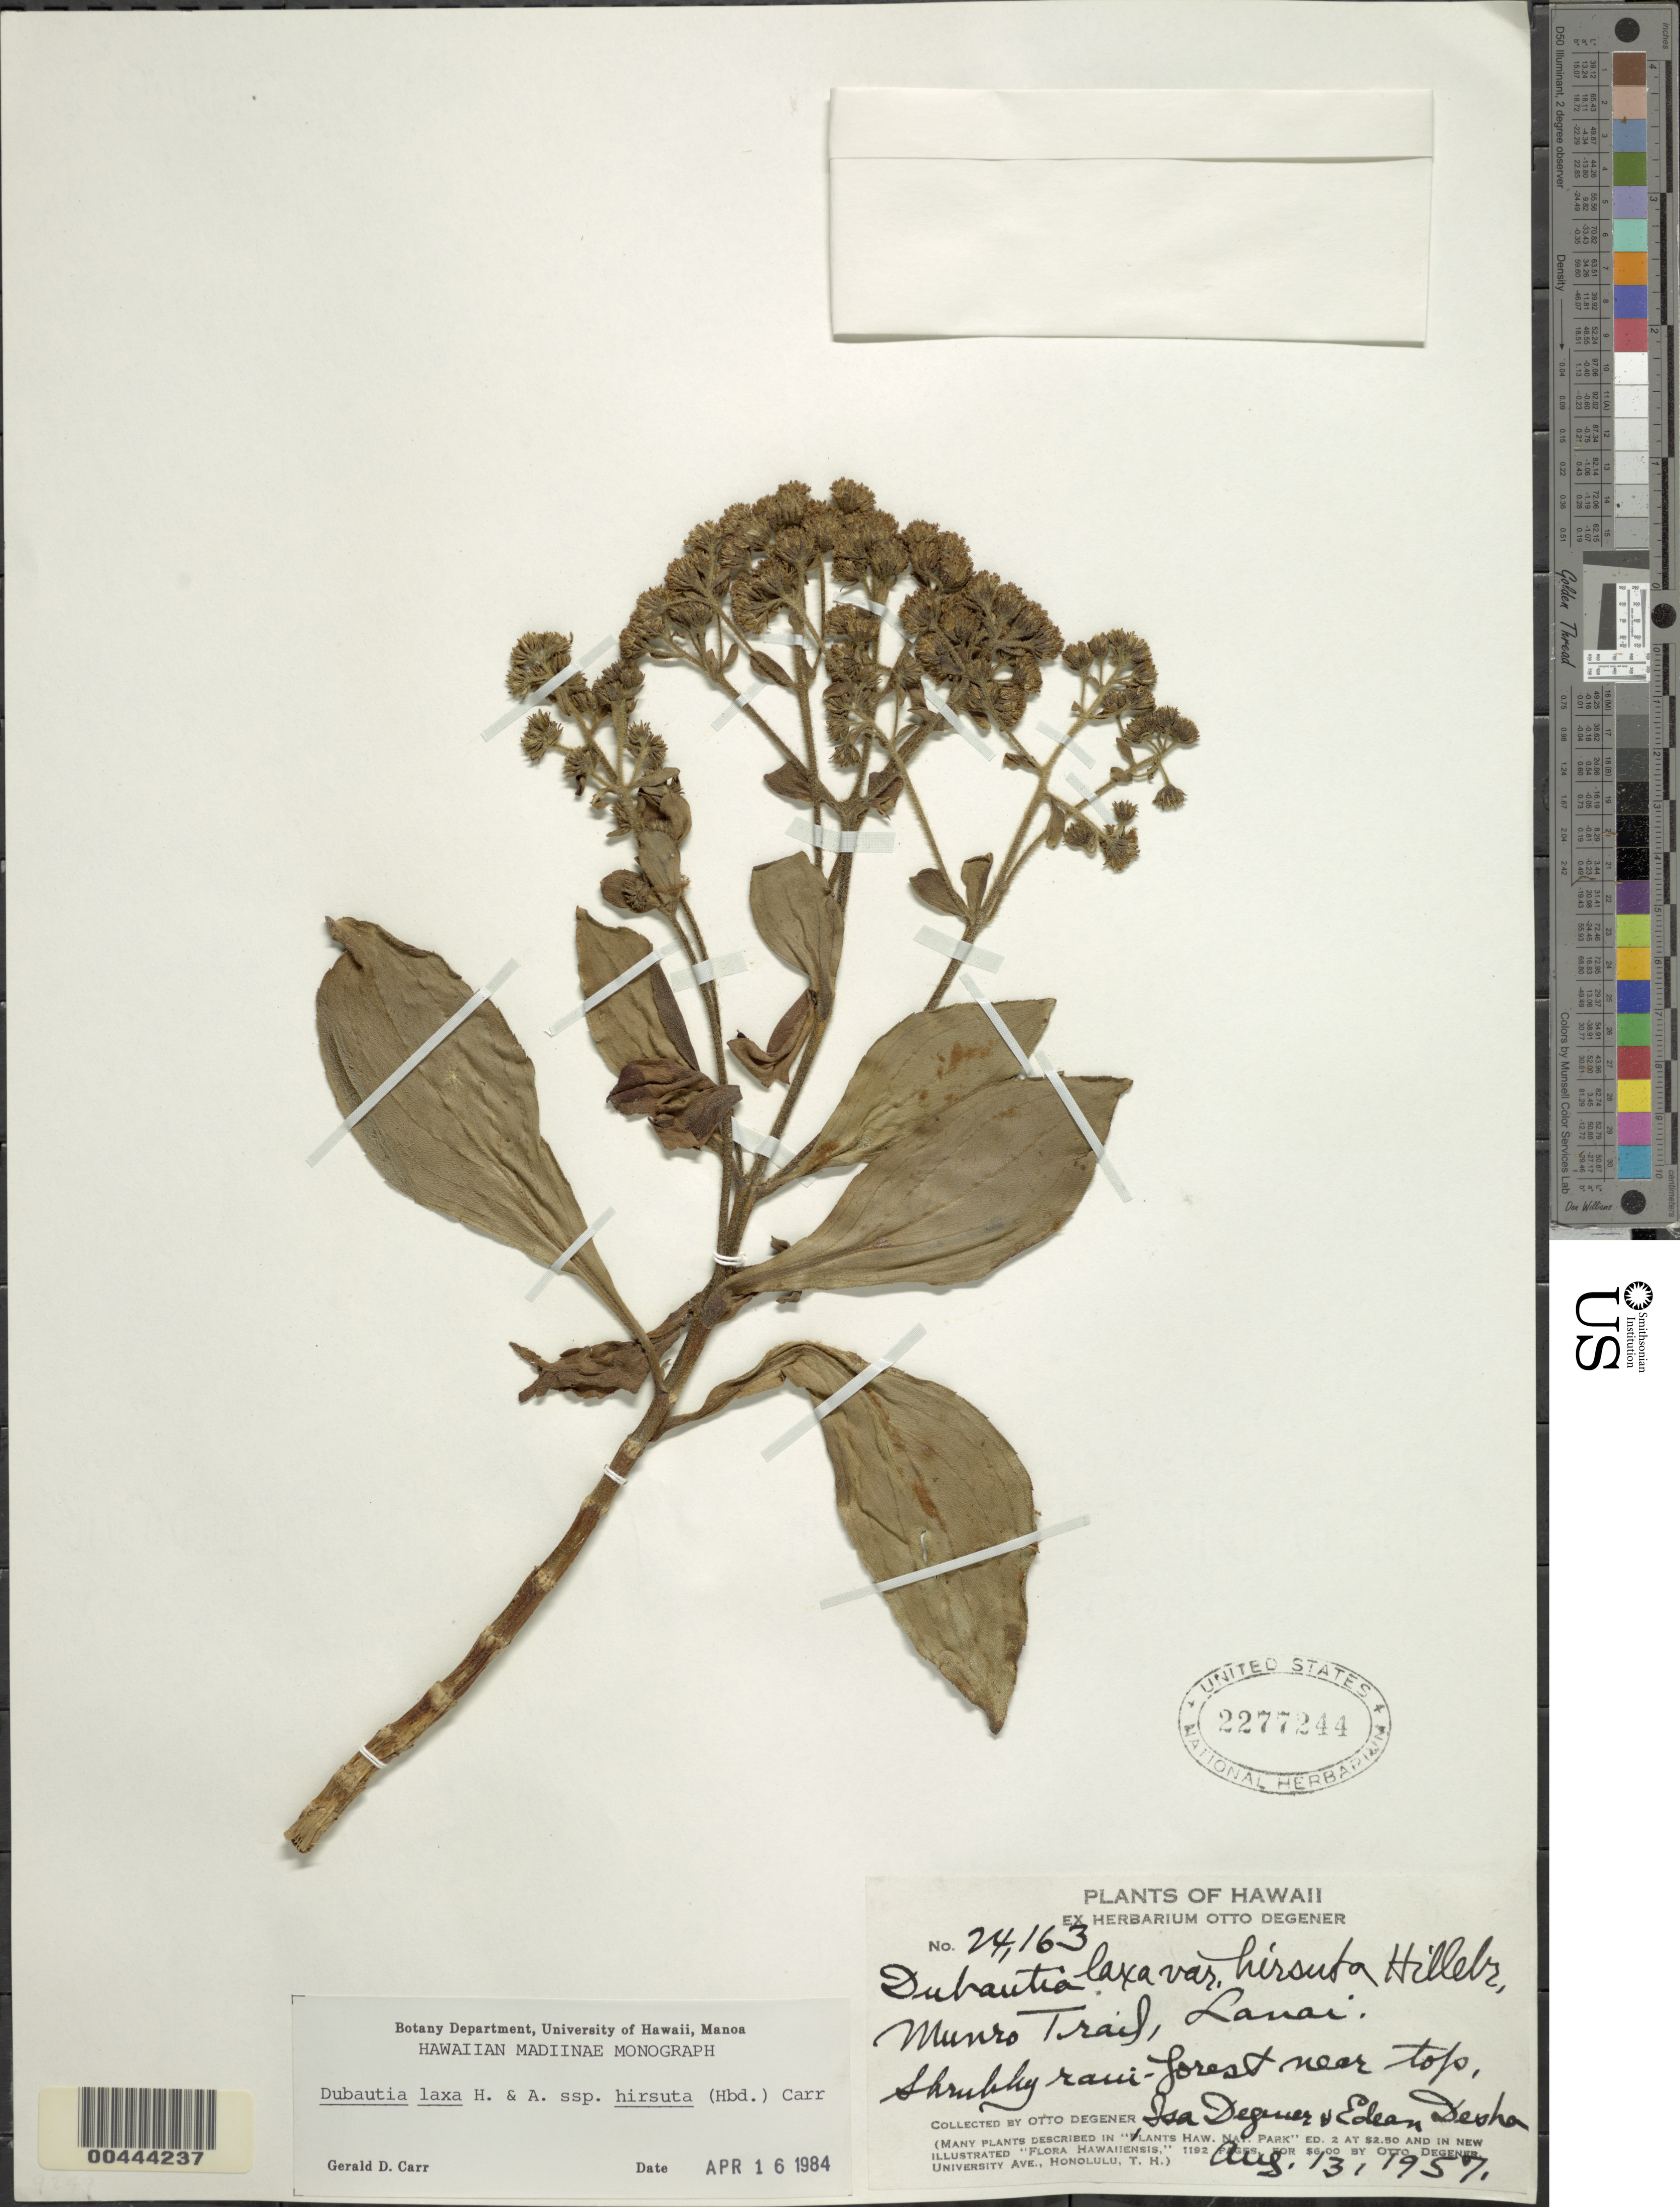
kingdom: Plantae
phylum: Tracheophyta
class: Magnoliopsida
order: Asterales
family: Asteraceae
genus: Dubautia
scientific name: Dubautia laxa subsp. hirsuta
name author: (Hillebr.) G.D. Carr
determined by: Carr, G. D.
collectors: O. Degener, I. Degener & E. Desha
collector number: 24163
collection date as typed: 13 Aug 1957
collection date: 1957-08-13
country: United States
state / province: Hawaii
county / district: Maui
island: Lana'i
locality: Munro Trail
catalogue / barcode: US 2277244